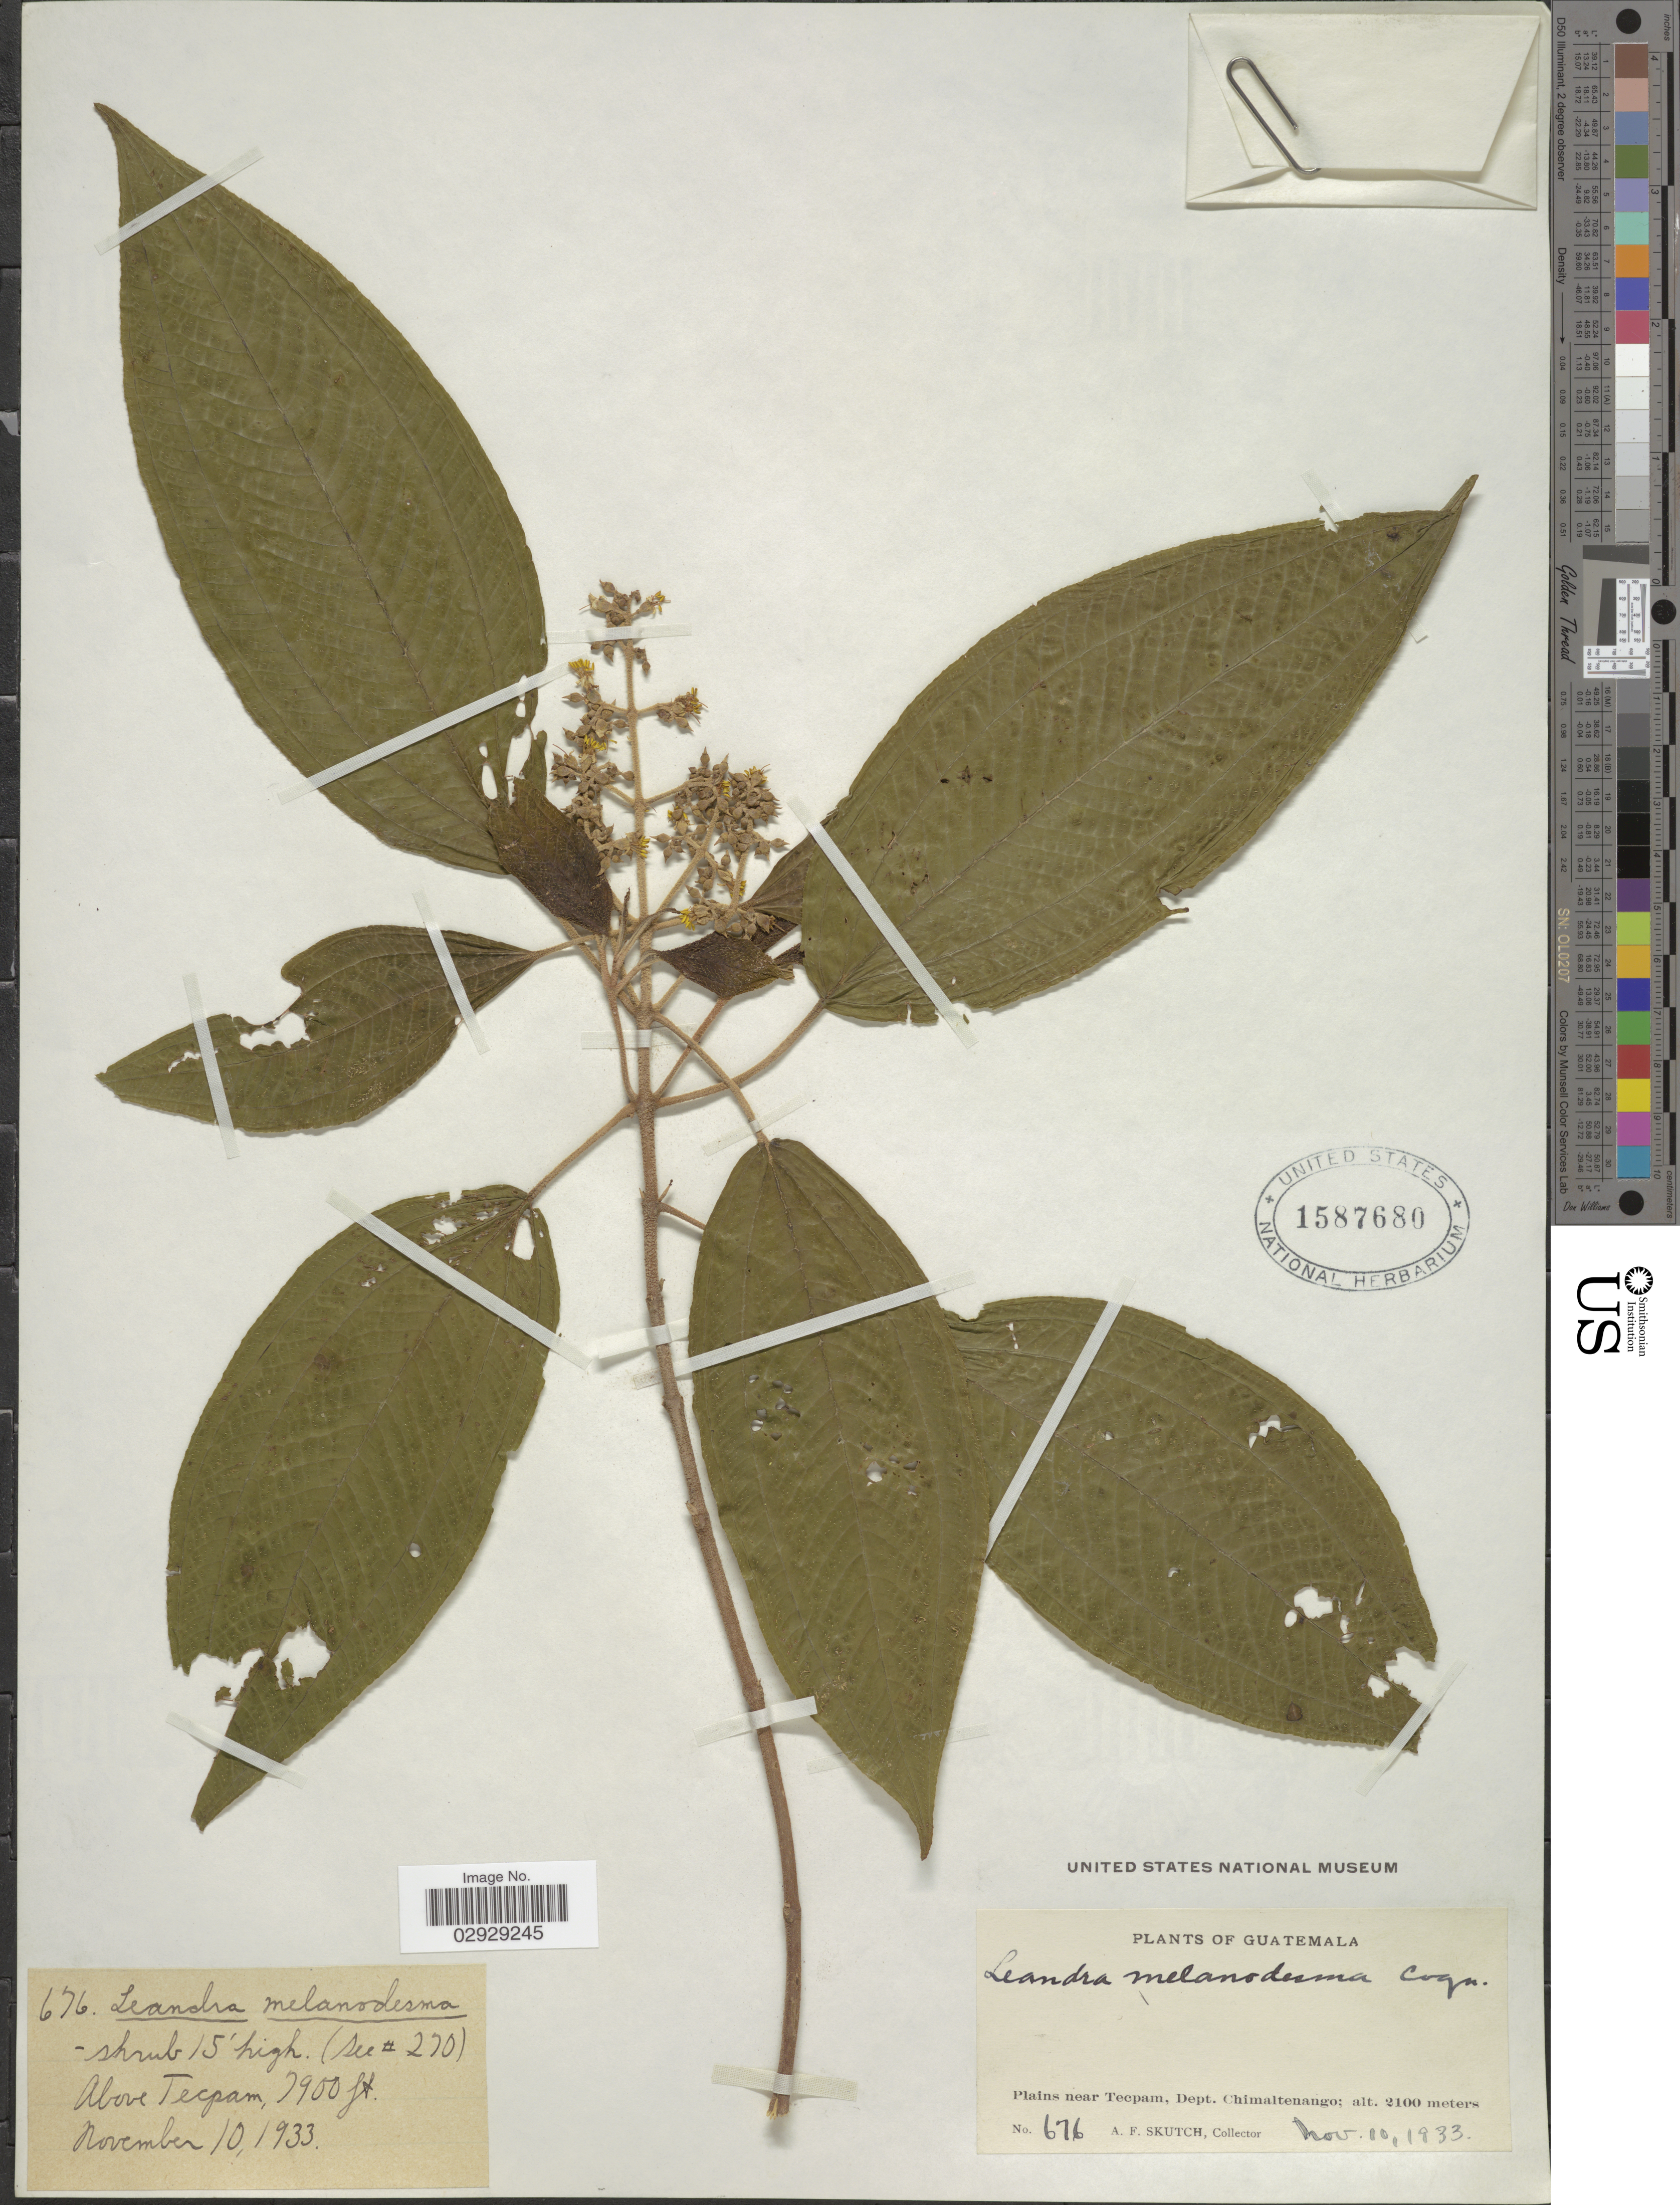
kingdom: Plantae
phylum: Tracheophyta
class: Magnoliopsida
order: Myrtales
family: Melastomataceae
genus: Leandra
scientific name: Leandra melanodesma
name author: (Naudin) Cogn.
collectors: A. F. Skutch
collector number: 676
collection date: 1933-11-10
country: Guatemala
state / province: Chimaltenango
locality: Plains near Tecpam, Dept. Chimaltenango. Above Tecpam.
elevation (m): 2100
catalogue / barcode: US 1587680